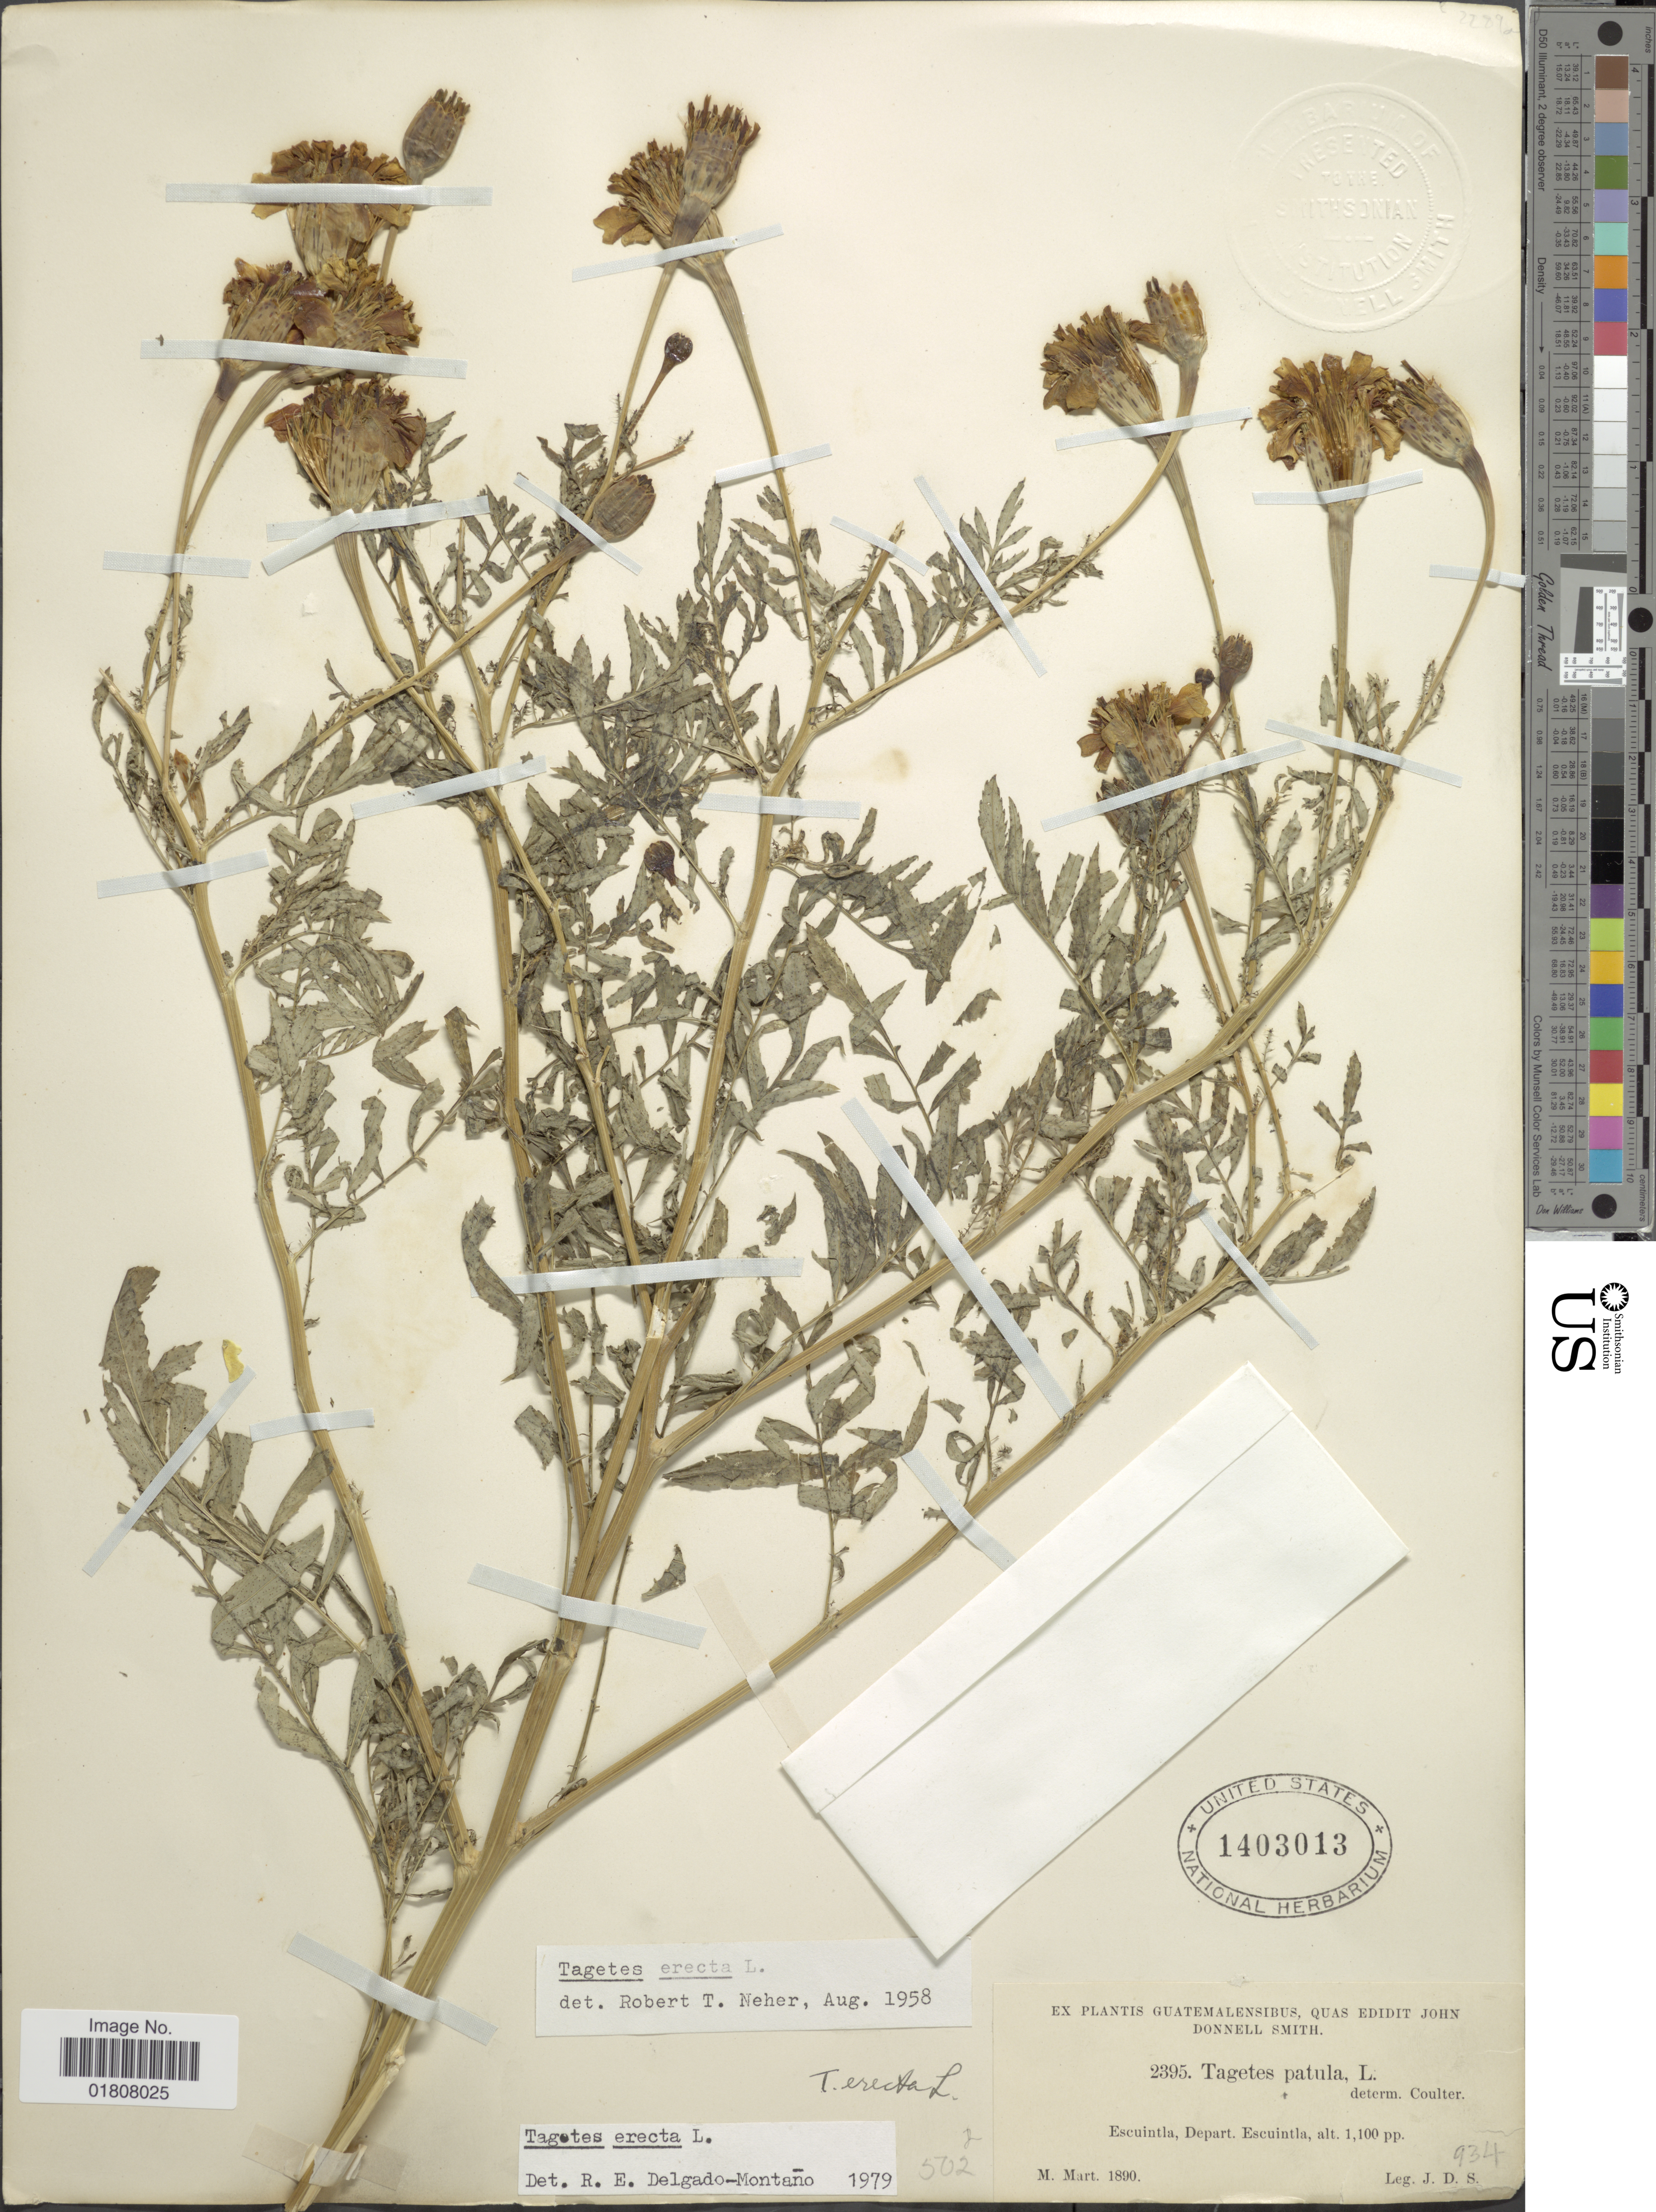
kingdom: Plantae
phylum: Tracheophyta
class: Magnoliopsida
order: Asterales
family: Asteraceae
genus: Tagetes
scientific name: Tagetes erecta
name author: L.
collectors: J. Donnell Smith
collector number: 2395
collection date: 1890-03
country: Guatemala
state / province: Escuintla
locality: Depart. Escuintla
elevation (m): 335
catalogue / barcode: US 1403013